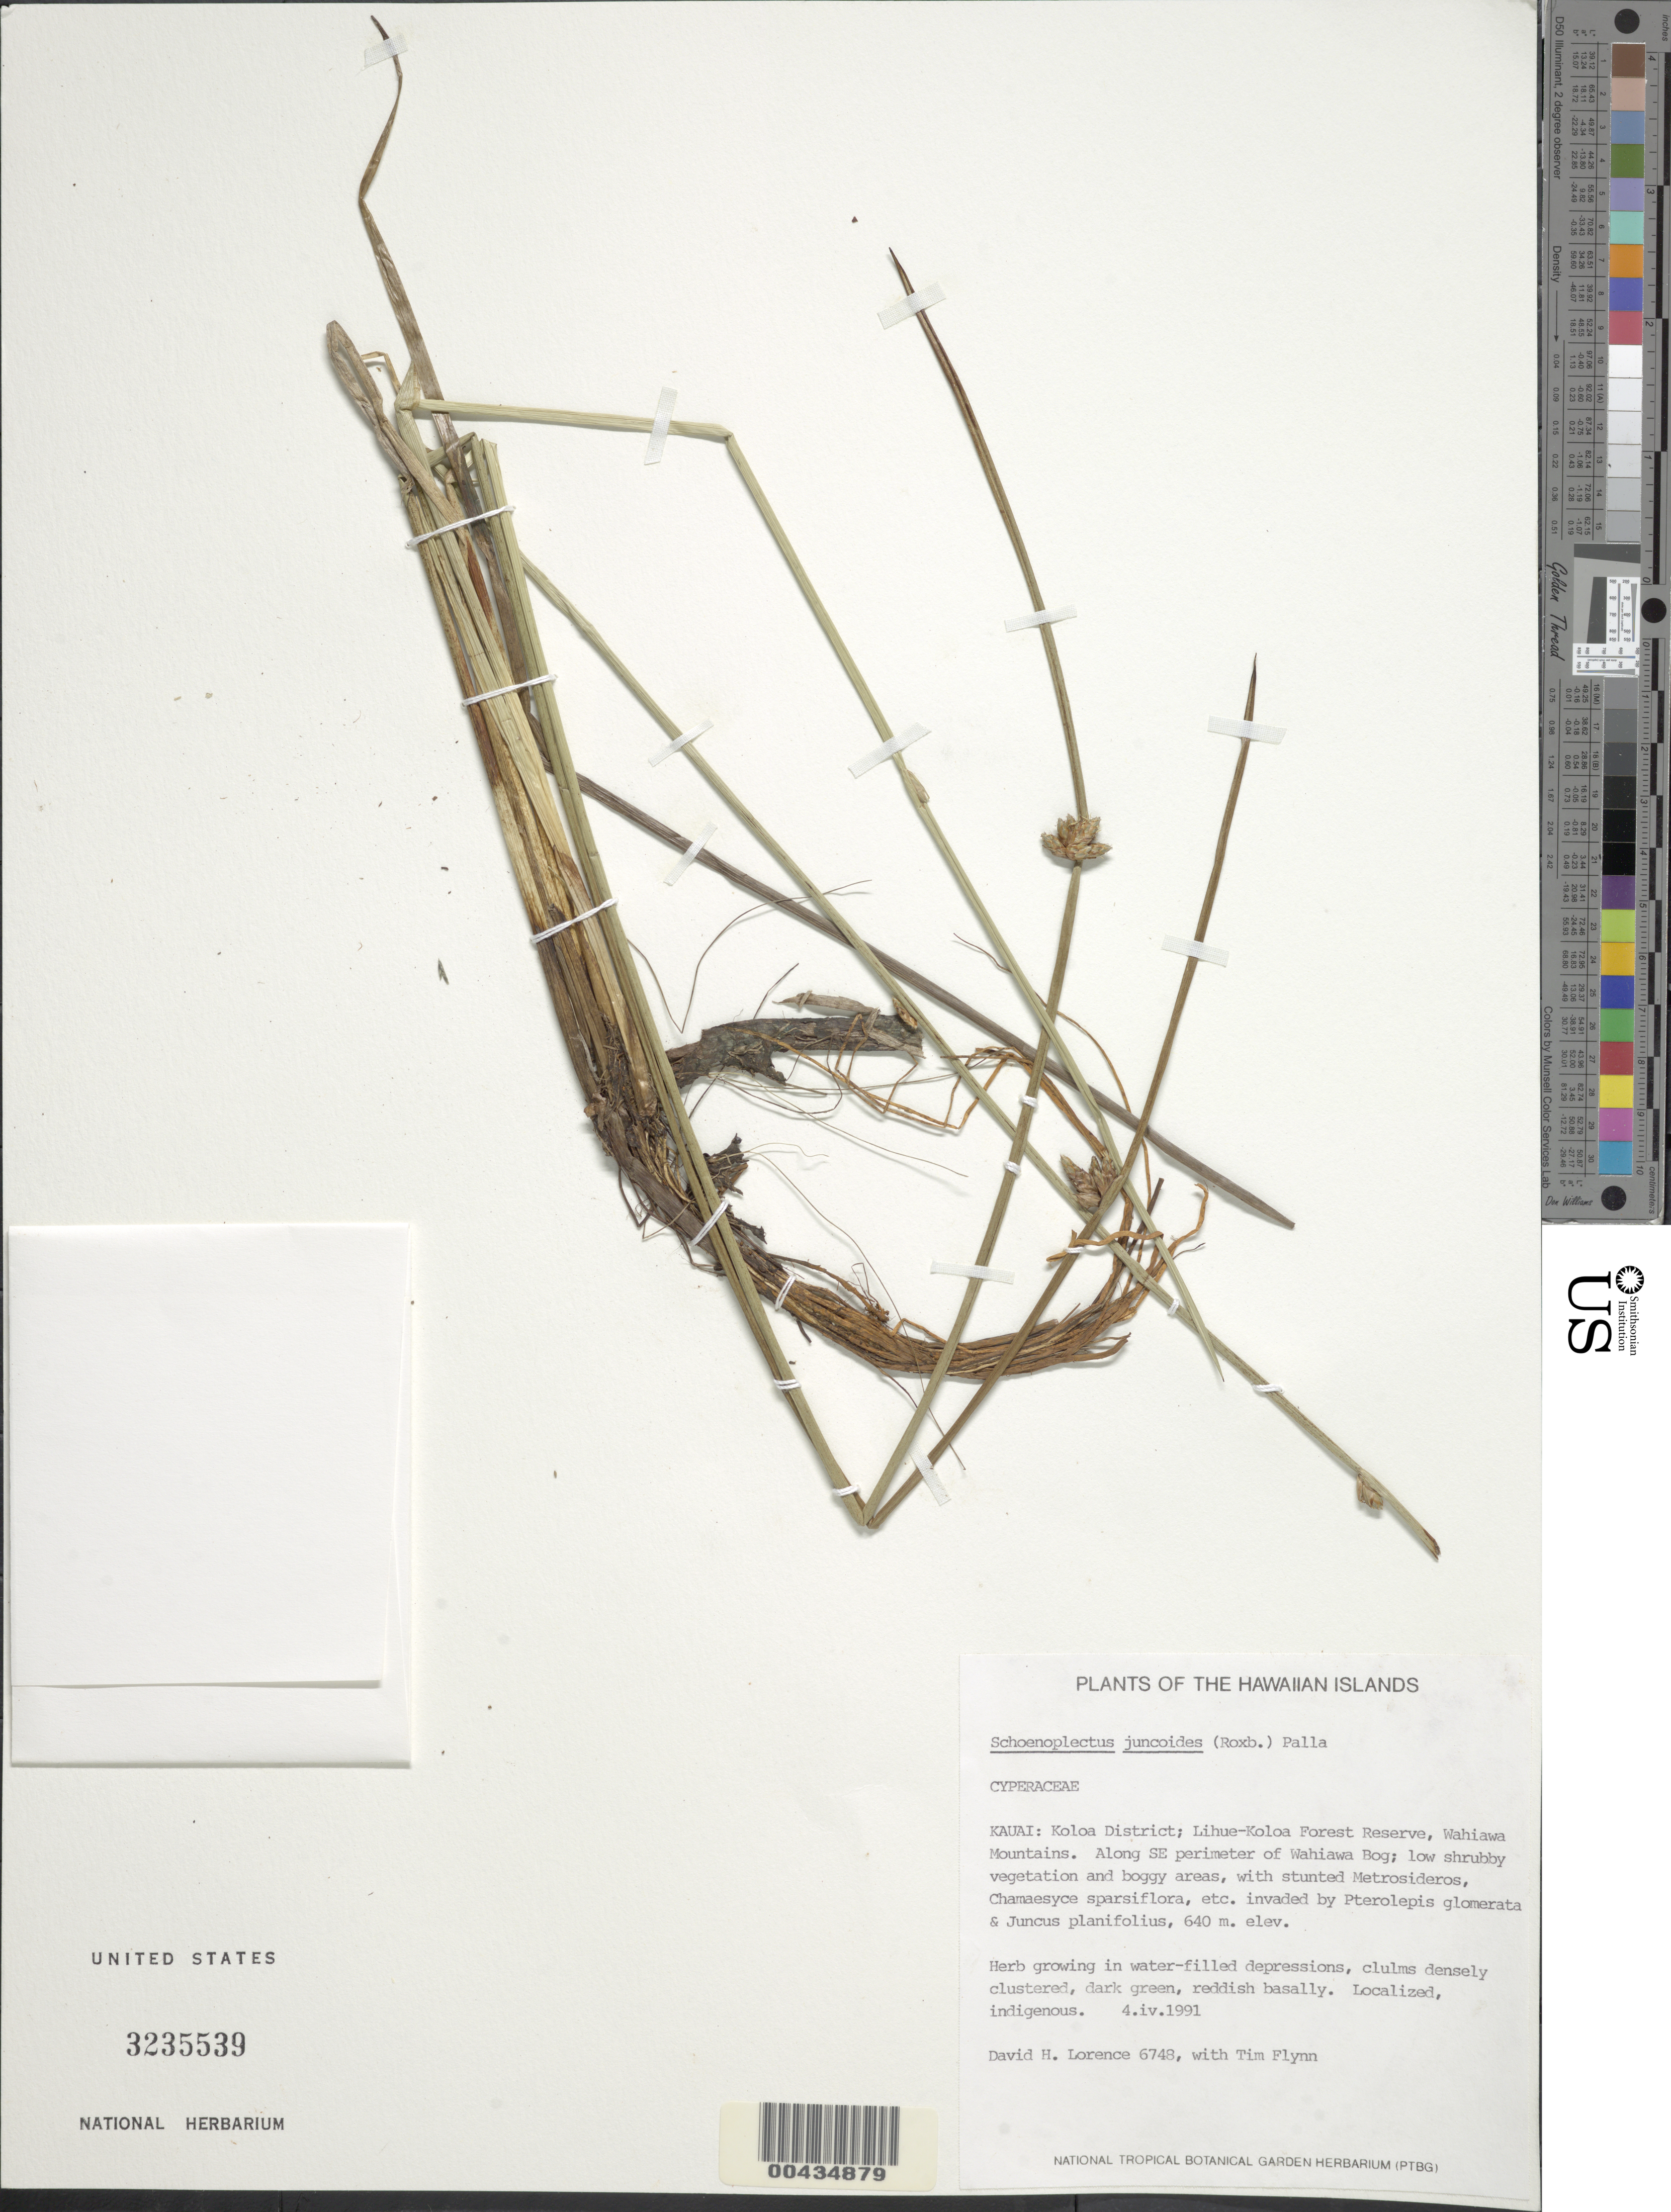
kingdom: Plantae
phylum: Tracheophyta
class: Liliopsida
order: Poales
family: Cyperaceae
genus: Schoenoplectiella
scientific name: Schoenoplectiella juncoides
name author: (Roxb.)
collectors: D. Lorence & T. W. Flynn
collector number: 6748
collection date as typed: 4 Apr 1991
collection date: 1991-04-04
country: United States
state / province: Hawaii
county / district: Kauai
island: Kaua'i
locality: Koloa District; Luhue-Koloa Forest Reserve, Wahiawa Mountains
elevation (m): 640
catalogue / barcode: US 3235539